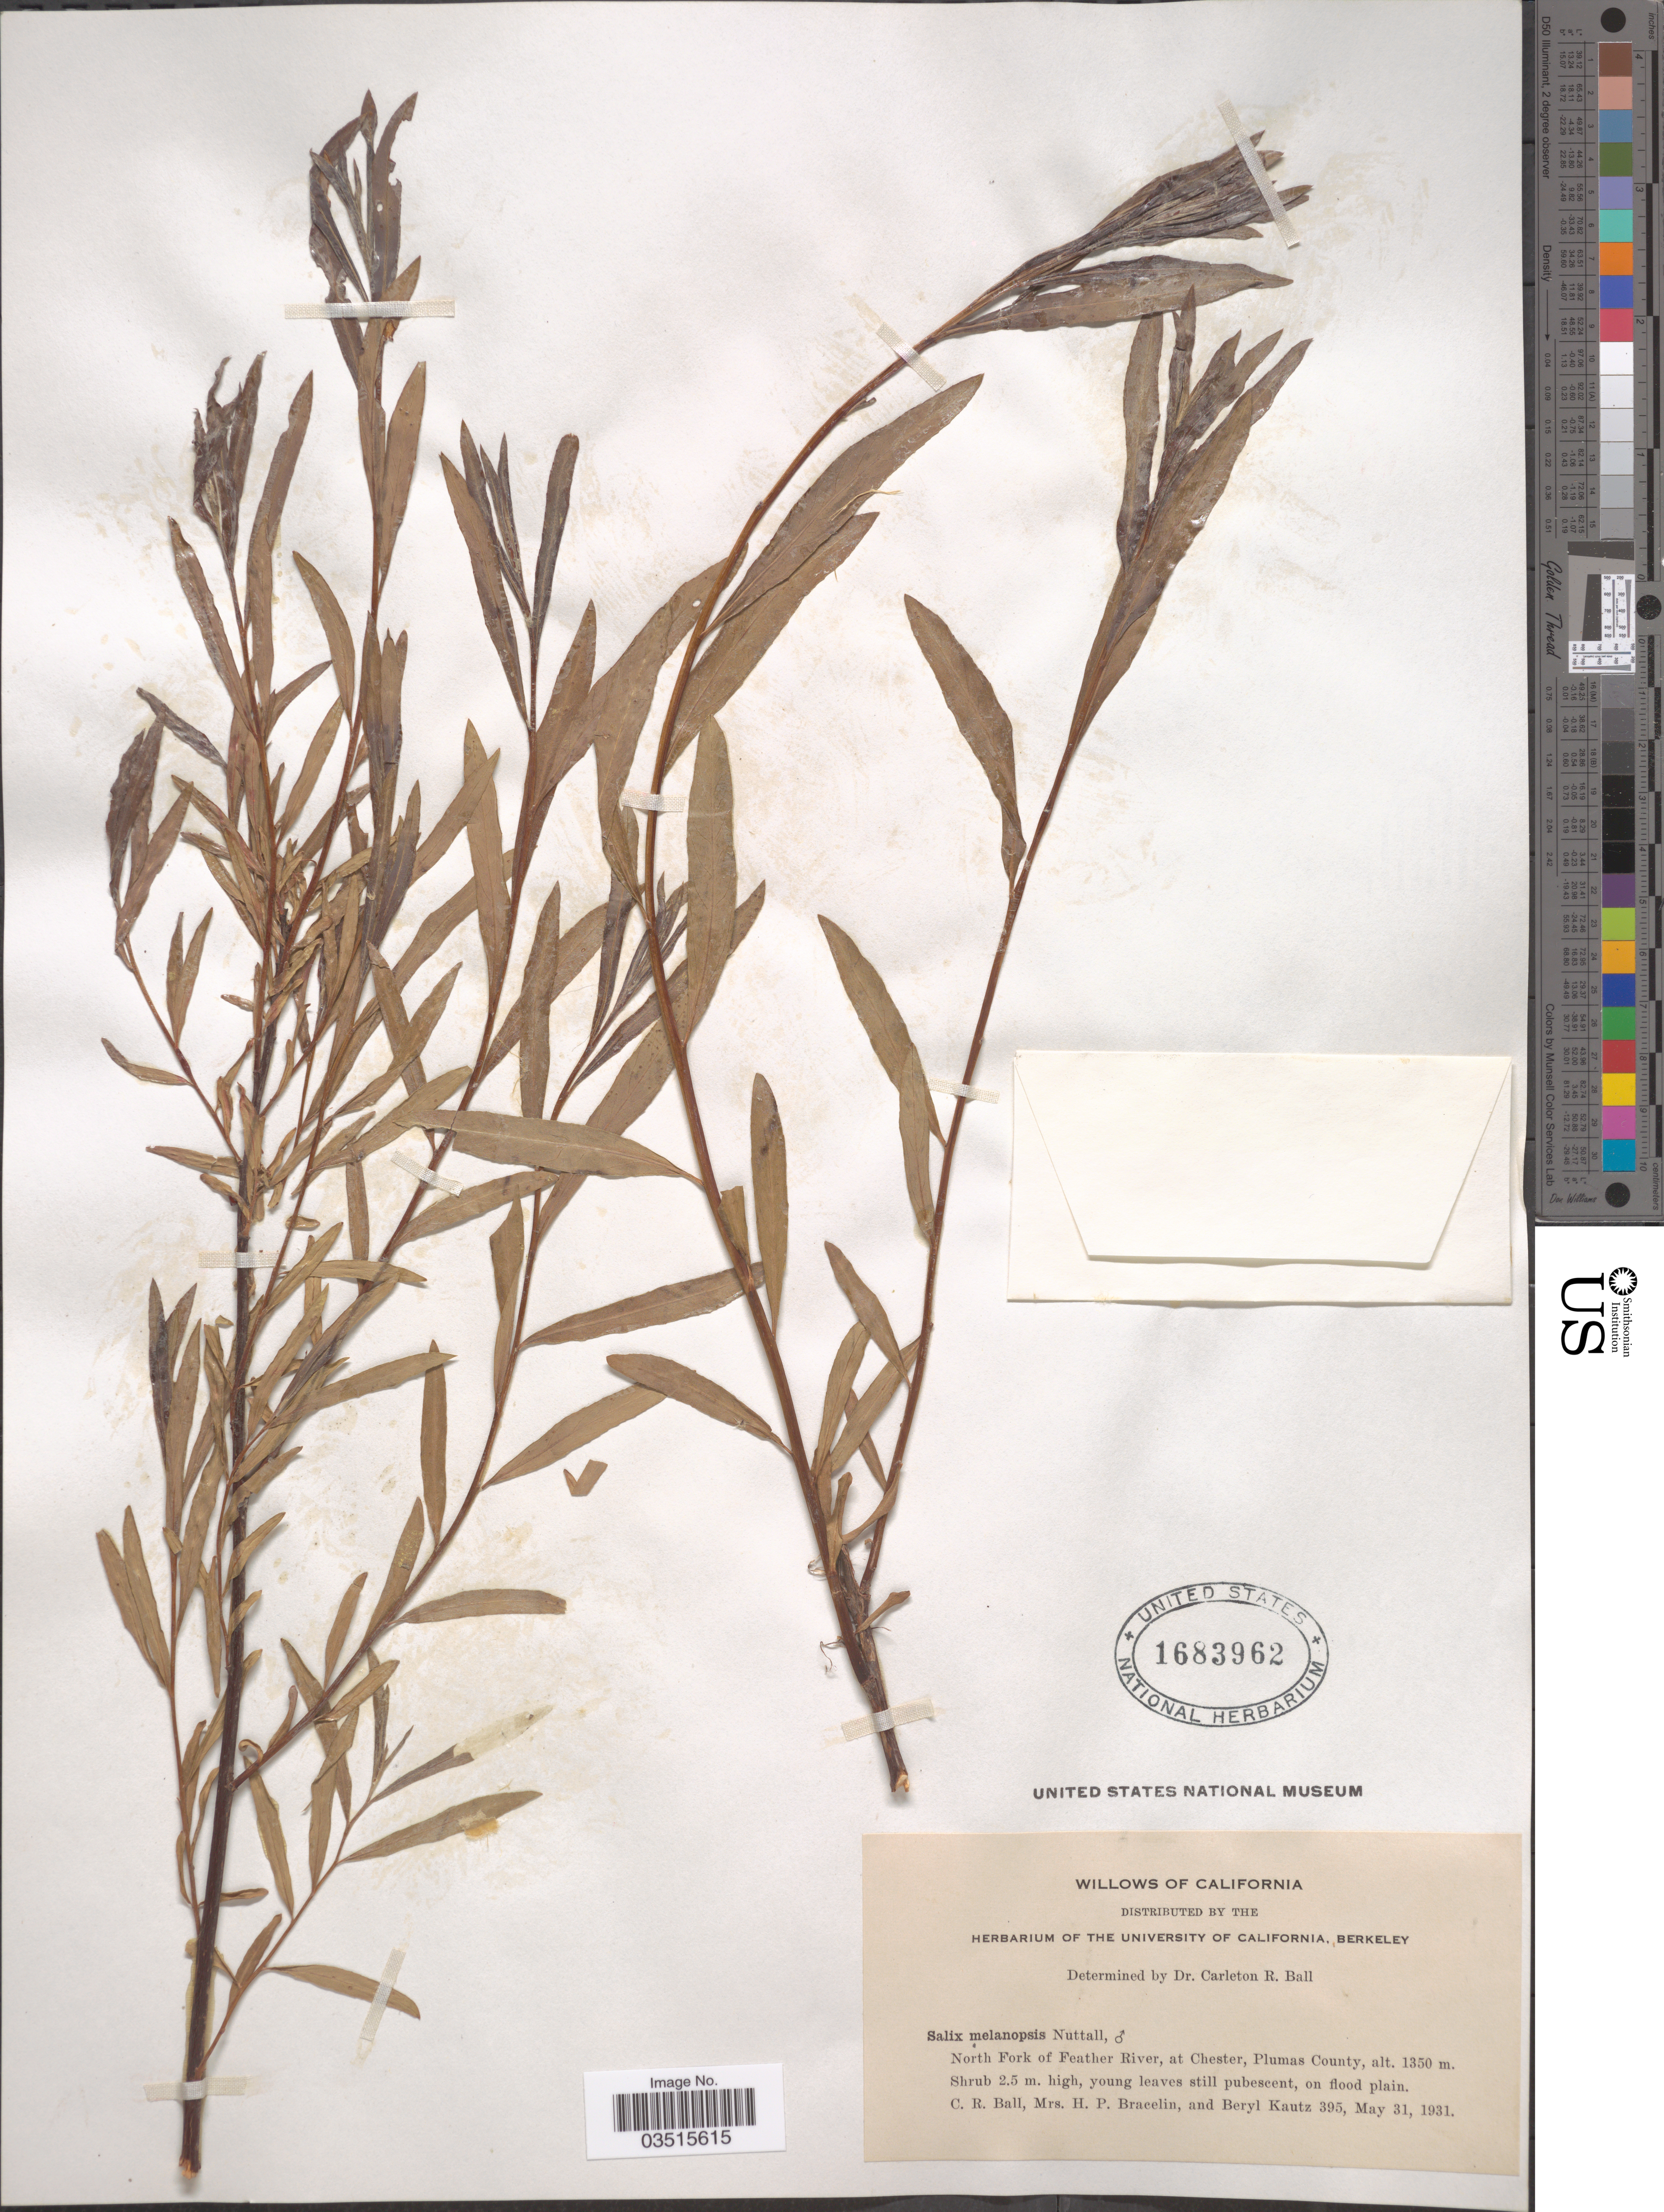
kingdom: Plantae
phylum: Tracheophyta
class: Magnoliopsida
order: Malpighiales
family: Salicaceae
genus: Salix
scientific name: Salix melanopsis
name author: Nutt.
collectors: C. R. Ball, H. Bracelin & B. Kautz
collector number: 395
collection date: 1931-05-31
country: United States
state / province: California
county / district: Plumas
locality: North Fork of Feather River, at Chester, Plumas County.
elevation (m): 1350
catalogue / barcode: US 1683962